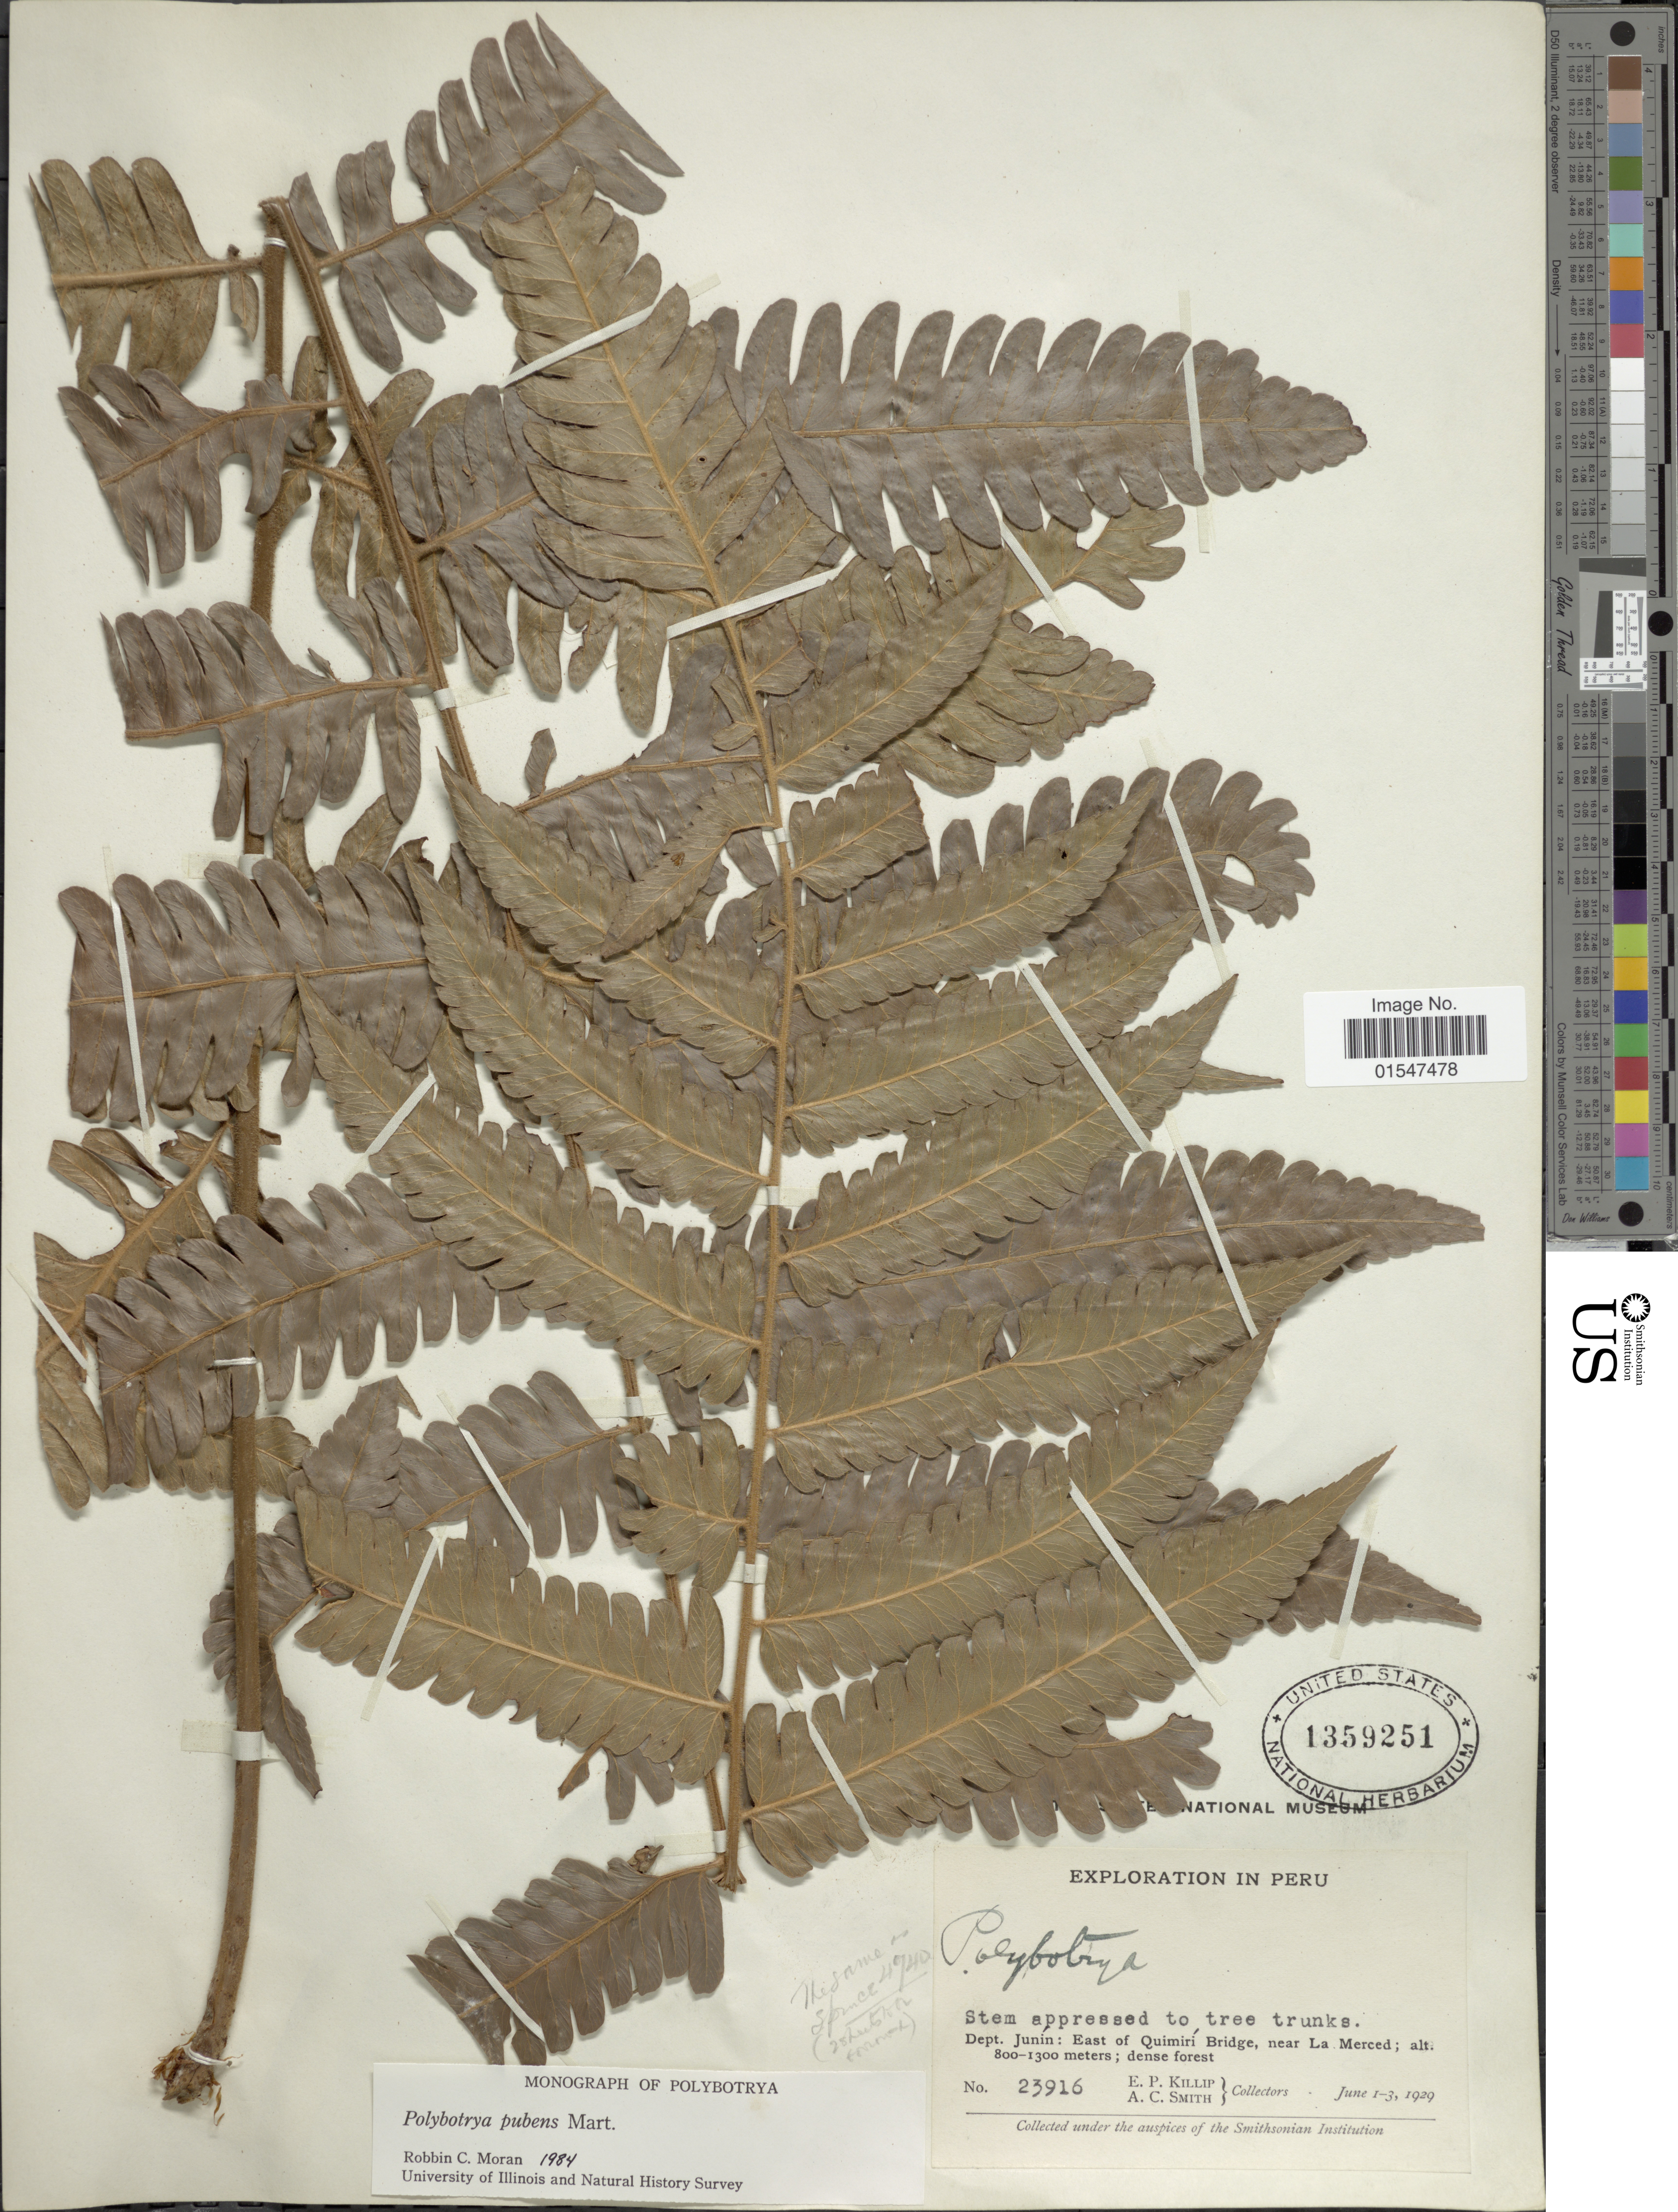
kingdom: Plantae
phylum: Tracheophyta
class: Polypodiopsida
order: Polypodiales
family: Dryopteridaceae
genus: Polybotrya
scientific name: Polybotrya pubens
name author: Mart.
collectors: E. P. Killip & A. C. Smith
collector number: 23916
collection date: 1929-06-01/1929-06-03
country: Peru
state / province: Junín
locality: East of Quimirí Bridge, near La Merced, dense forest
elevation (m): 800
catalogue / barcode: US 1359251